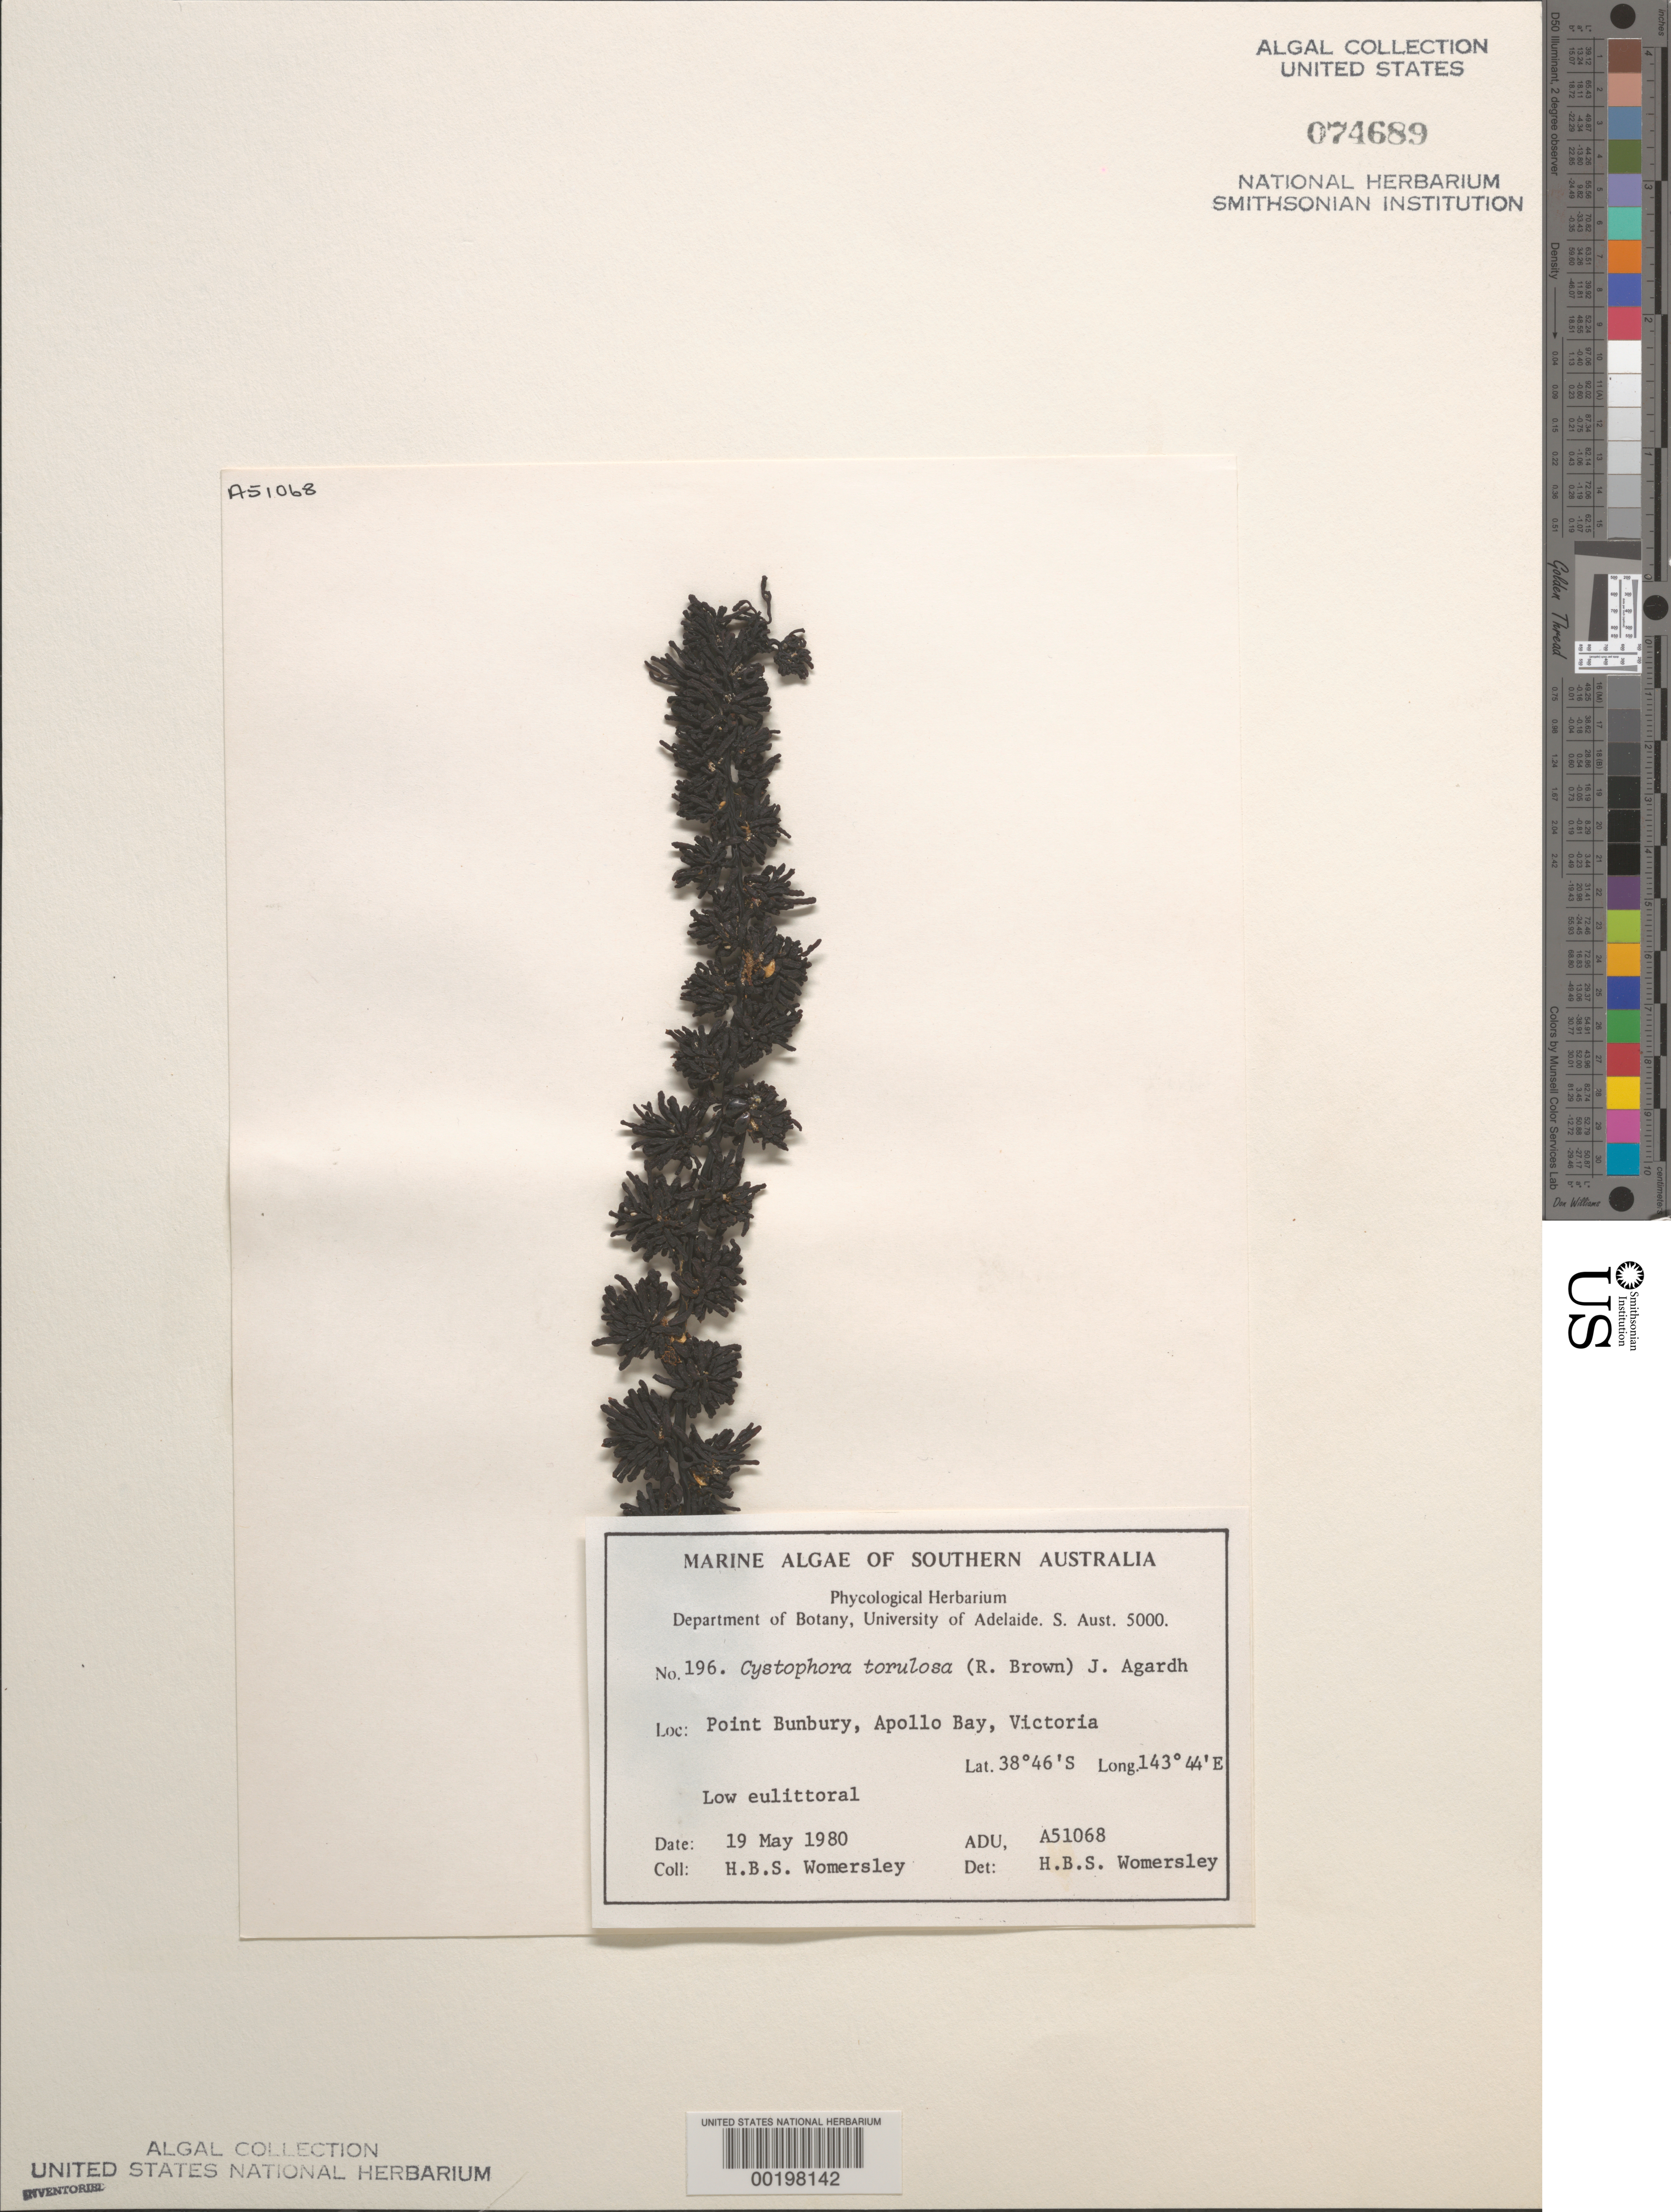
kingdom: Chromista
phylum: Ochrophyta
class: Phaeophyceae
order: Fucales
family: Sargassaceae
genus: Cystophora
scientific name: Cystophora torulosa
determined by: Womersley, H. B. S.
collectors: H. B. S. Womersley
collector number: ADU A51068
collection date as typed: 19 May 1980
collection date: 1980-05-19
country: Australia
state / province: Victoria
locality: Point bunbury, apollo bay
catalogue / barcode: US 74689